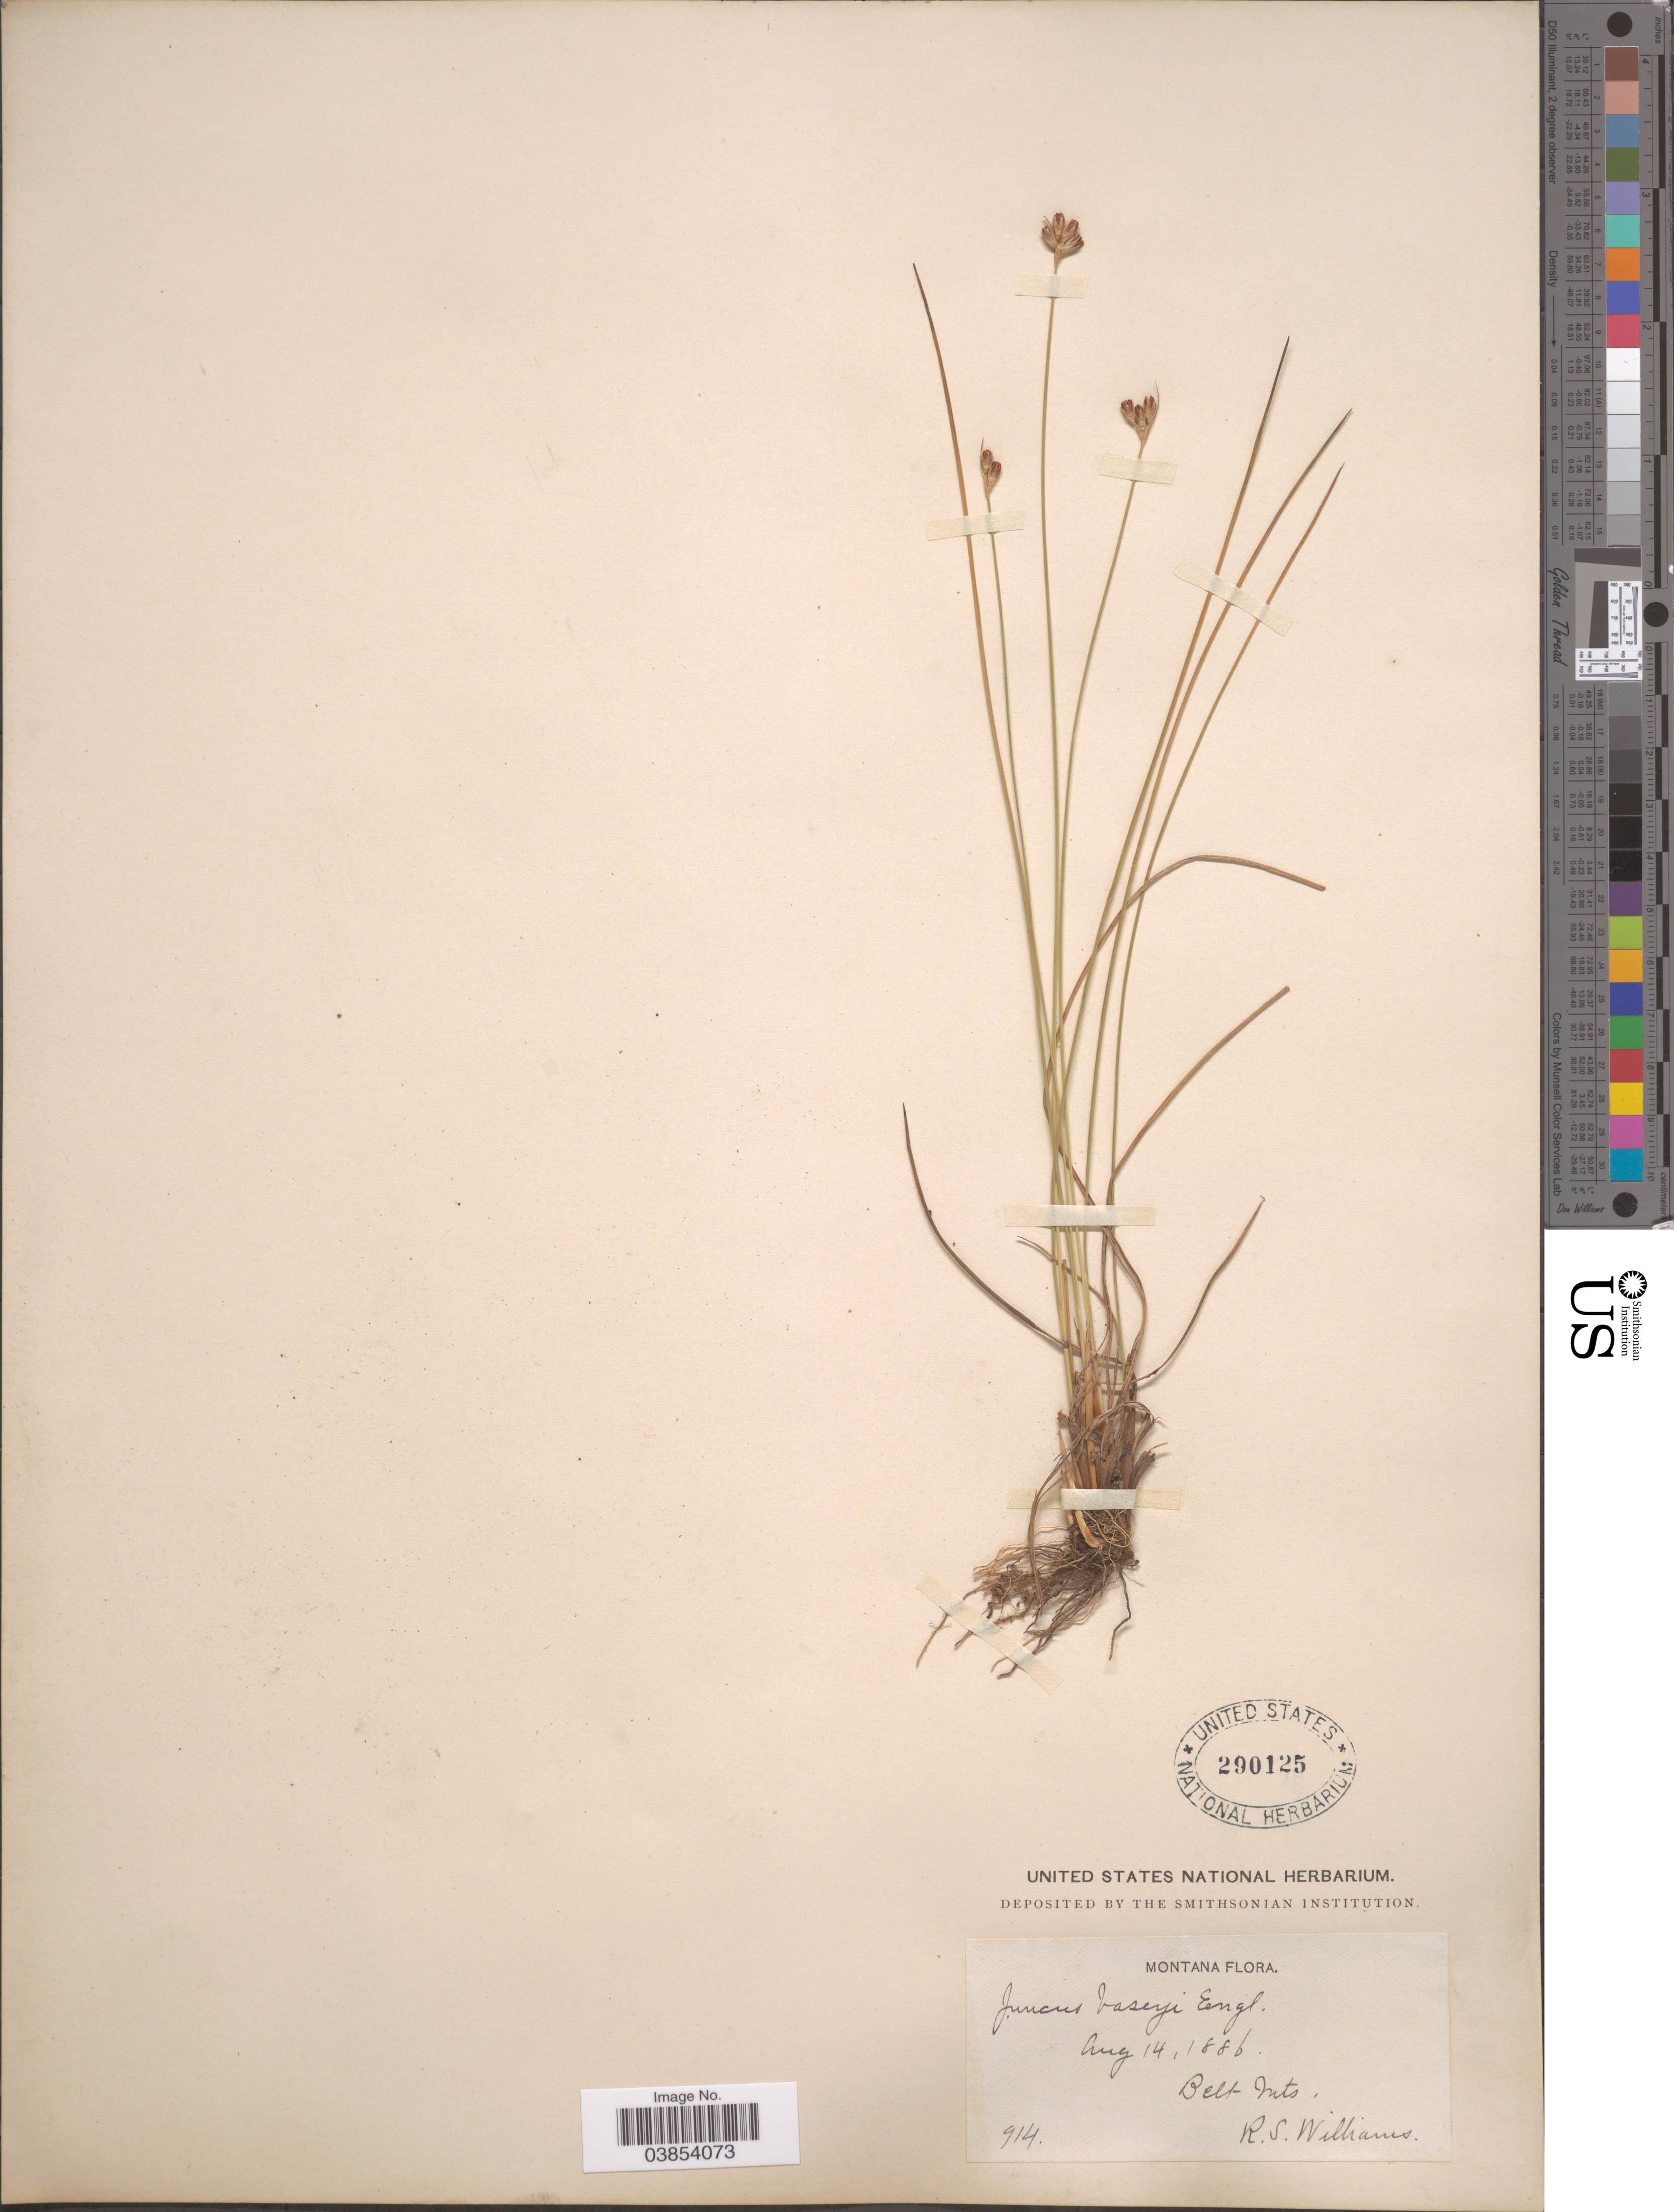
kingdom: Plantae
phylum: Tracheophyta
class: Liliopsida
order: Poales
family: Juncaceae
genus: Juncus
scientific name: Juncus hallii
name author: Engelm.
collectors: R. S. Williams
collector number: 914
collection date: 1886-08-14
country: United States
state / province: Montana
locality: Belt Mts.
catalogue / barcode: US 290125